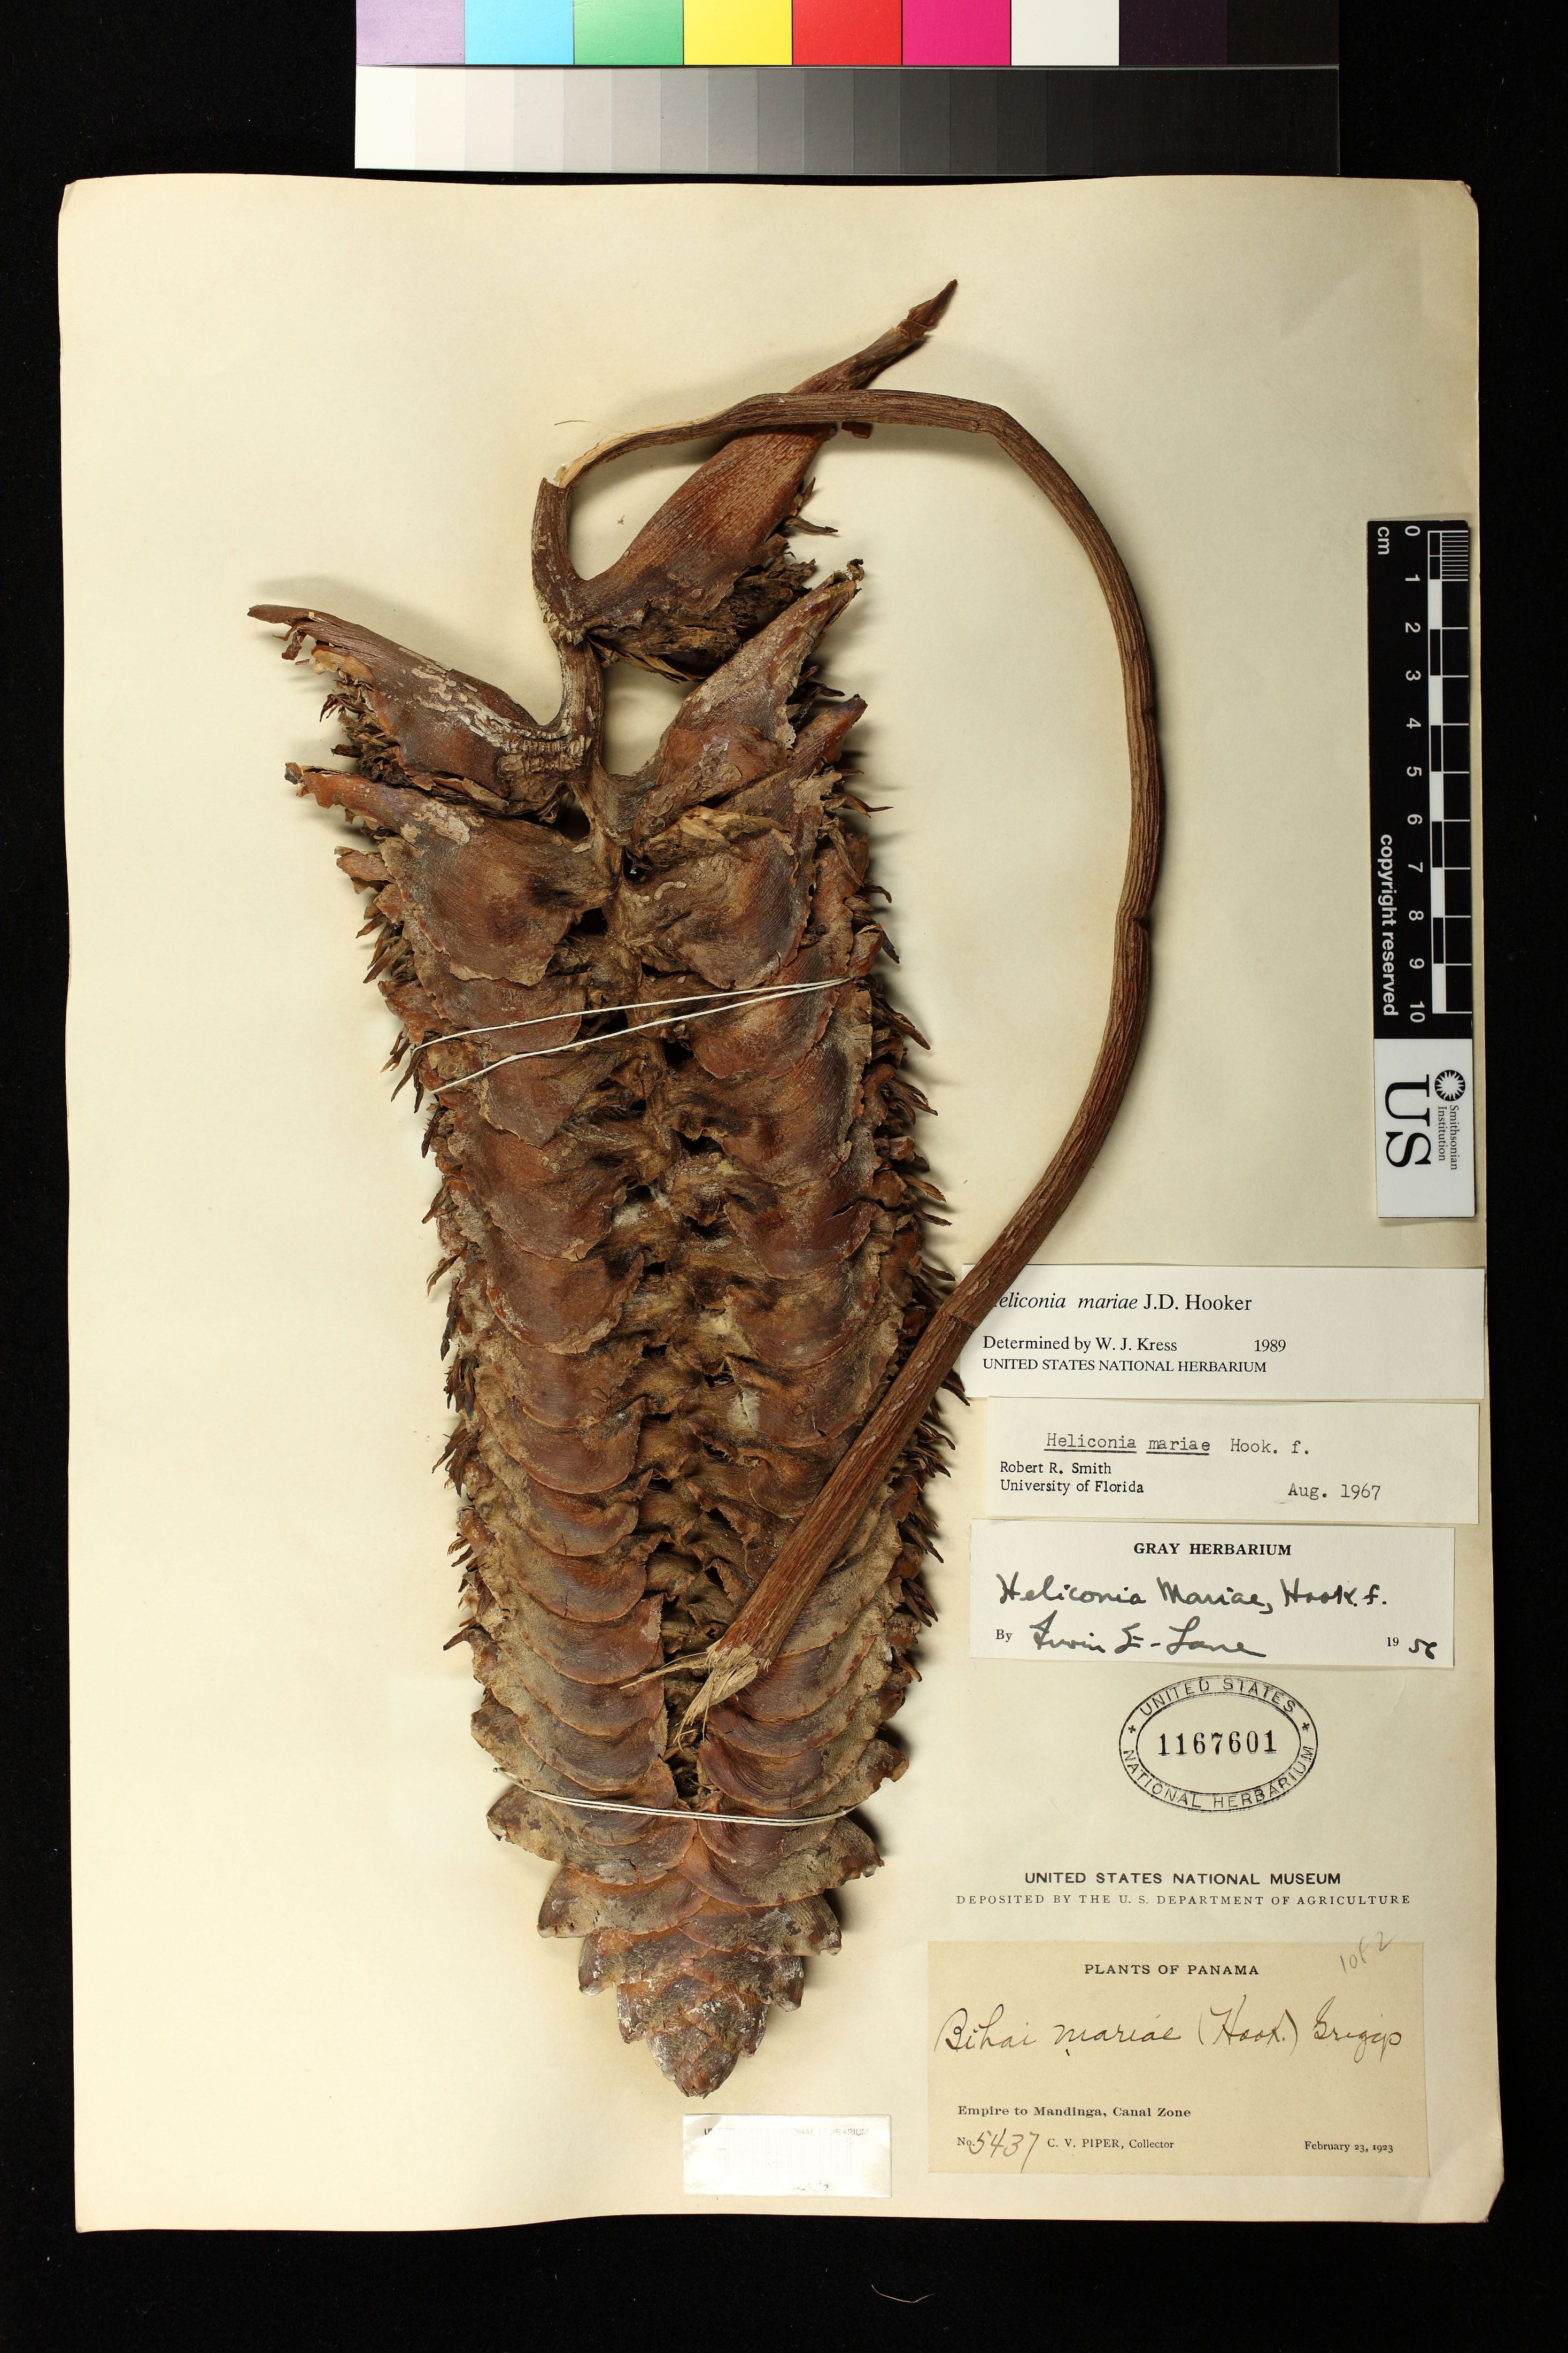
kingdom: Plantae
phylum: Tracheophyta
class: Liliopsida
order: Zingiberales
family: Heliconiaceae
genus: Heliconia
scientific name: Heliconia mariae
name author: Hook. f.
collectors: C. V. Piper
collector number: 5437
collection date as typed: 23 Feb 1923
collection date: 1923-02-23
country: Panama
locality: Empire to Mandinga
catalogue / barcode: US 1167601